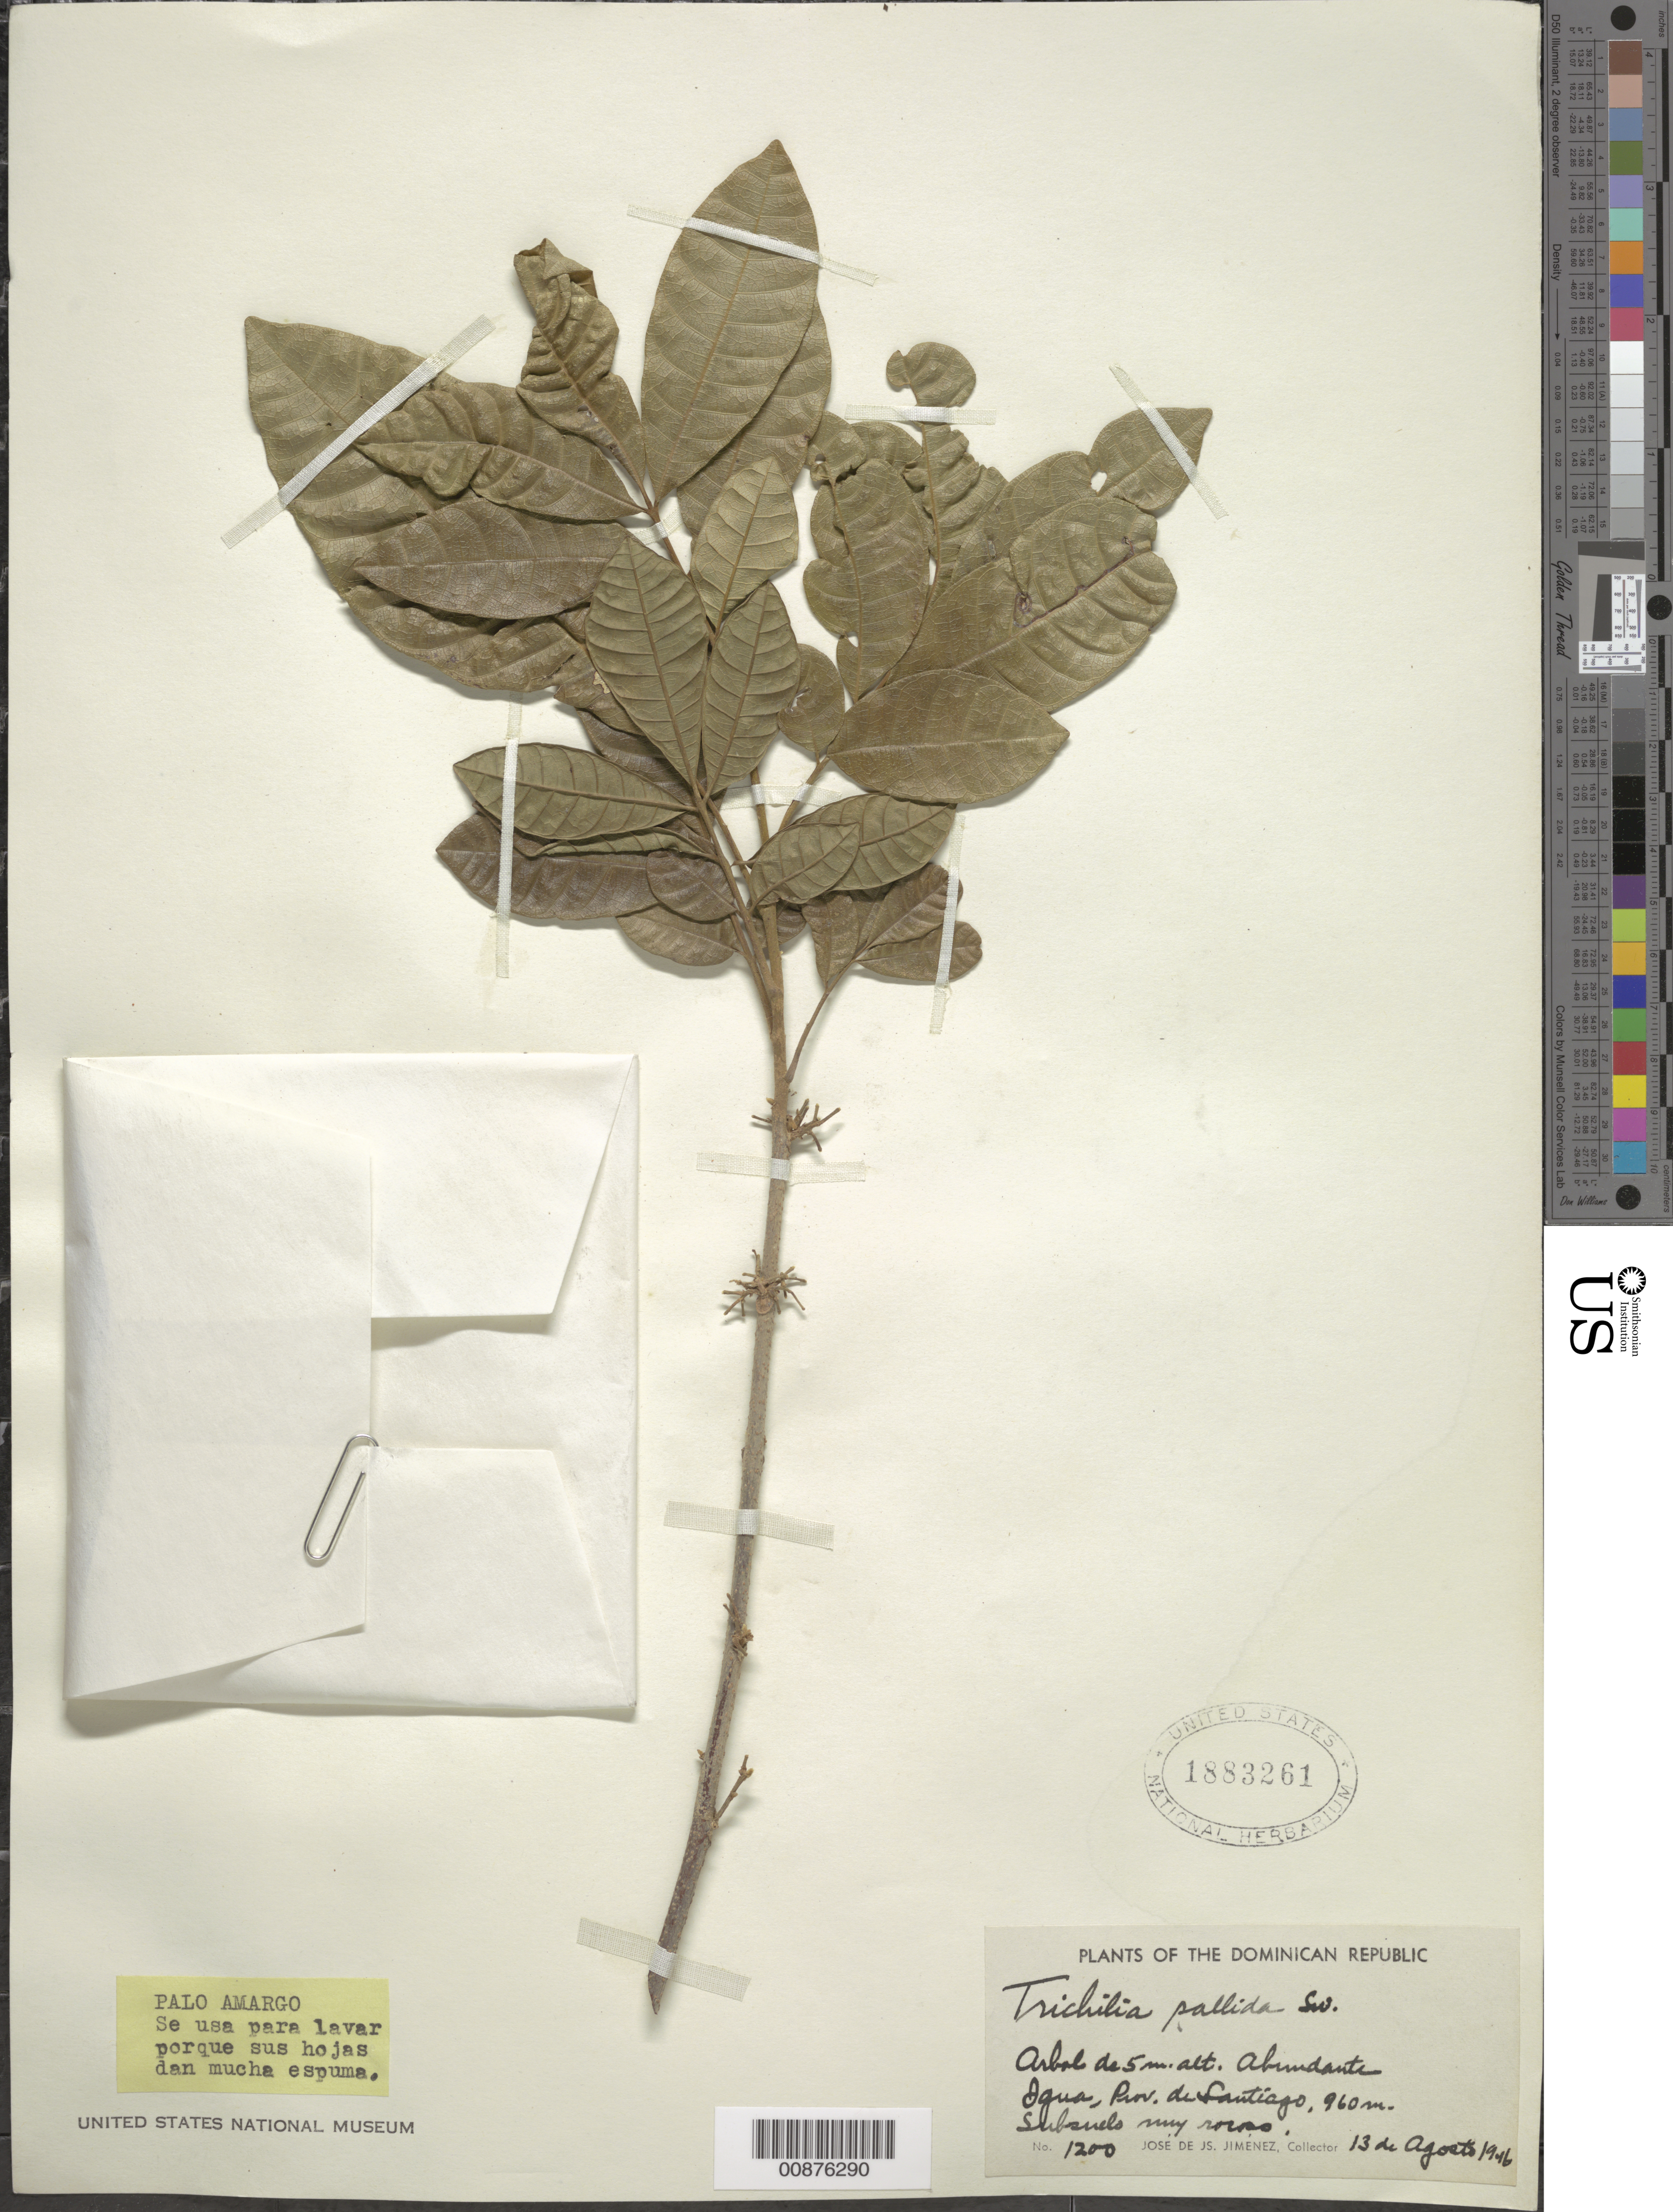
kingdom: Plantae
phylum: Tracheophyta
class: Magnoliopsida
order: Sapindales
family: Meliaceae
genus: Trichilia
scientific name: Trichilia pallida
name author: Sw.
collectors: J. J. Jiménez Almonte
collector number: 1200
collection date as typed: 13 Aug 1946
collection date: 1946-08-13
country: Dominican Republic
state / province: Santiago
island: Hispaniola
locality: Igua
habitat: Subsuelo muy rocas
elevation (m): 960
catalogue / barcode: US 1883261